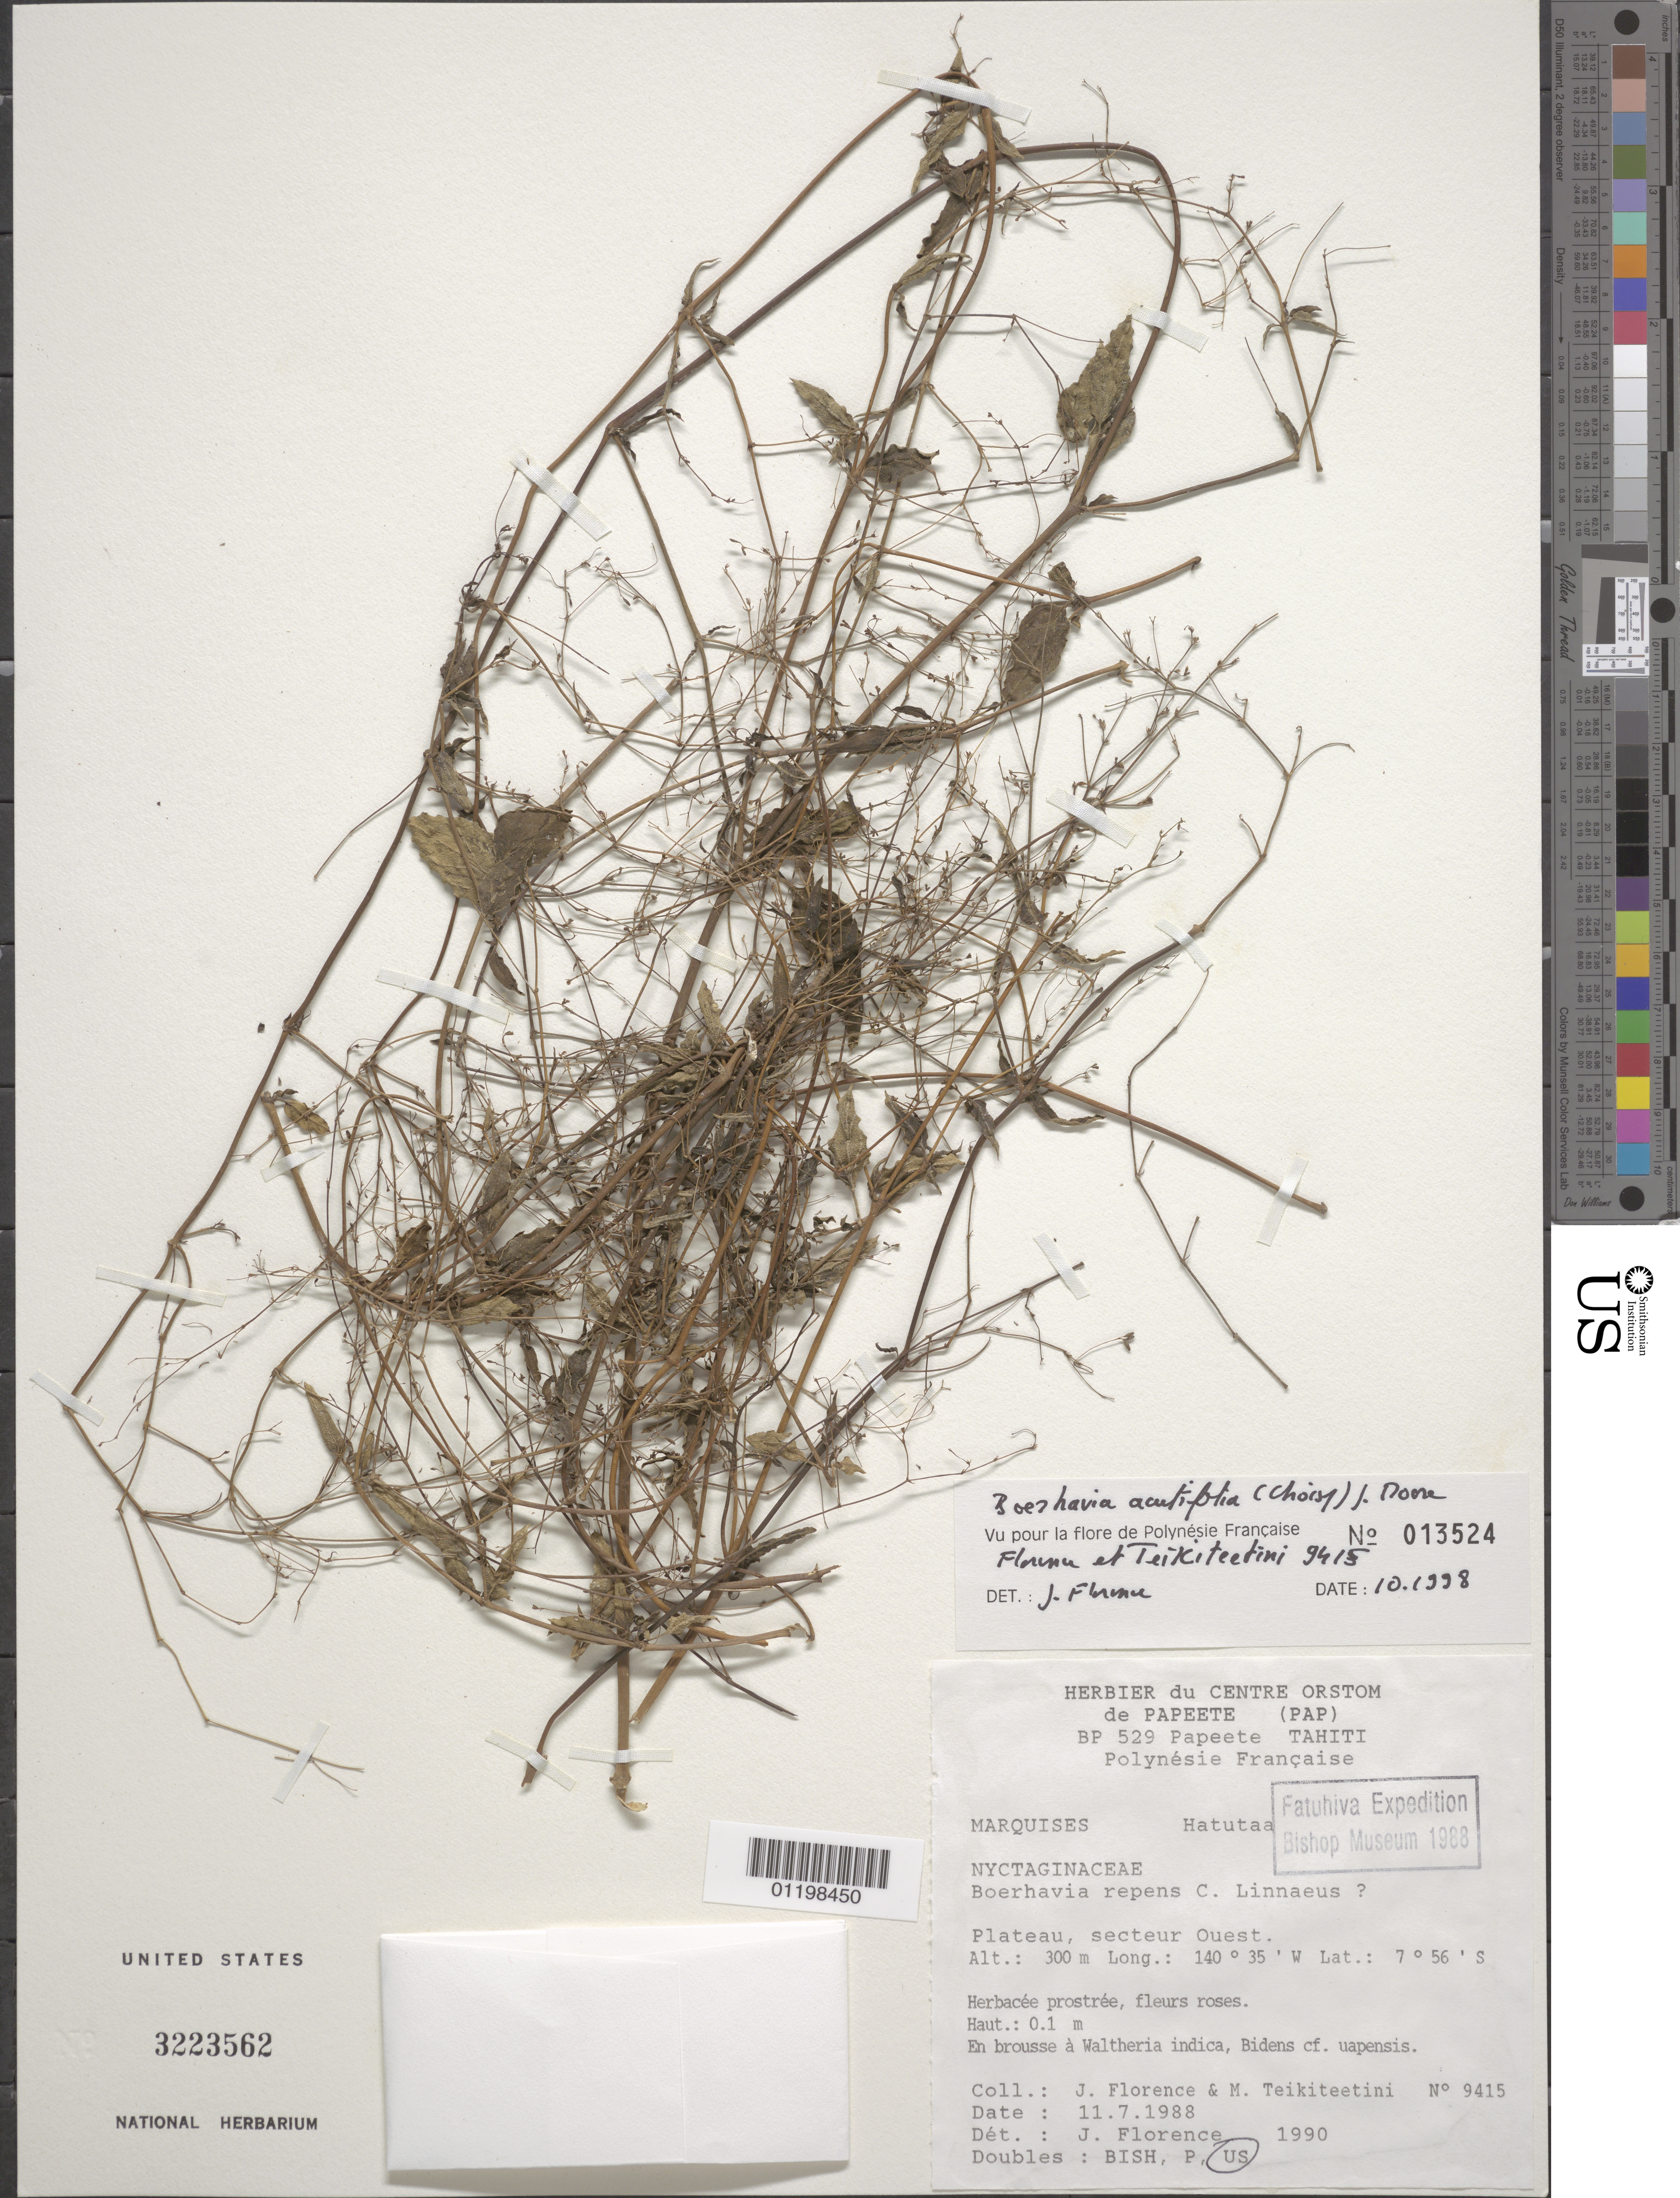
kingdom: Plantae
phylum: Tracheophyta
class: Magnoliopsida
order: Caryophyllales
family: Nyctaginaceae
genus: Boerhavia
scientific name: Boerhavia acutifolia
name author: (Choisy) J.W. Moore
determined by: Florence, J.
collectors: J. Florence & M. Teikiteetini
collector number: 9415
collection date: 1988-07-11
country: French Polynesia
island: Hatutaa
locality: Plateau, secteur W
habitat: En brousse à Waltheria indica, Bidens cf. uapensis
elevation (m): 300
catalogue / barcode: US 3223562